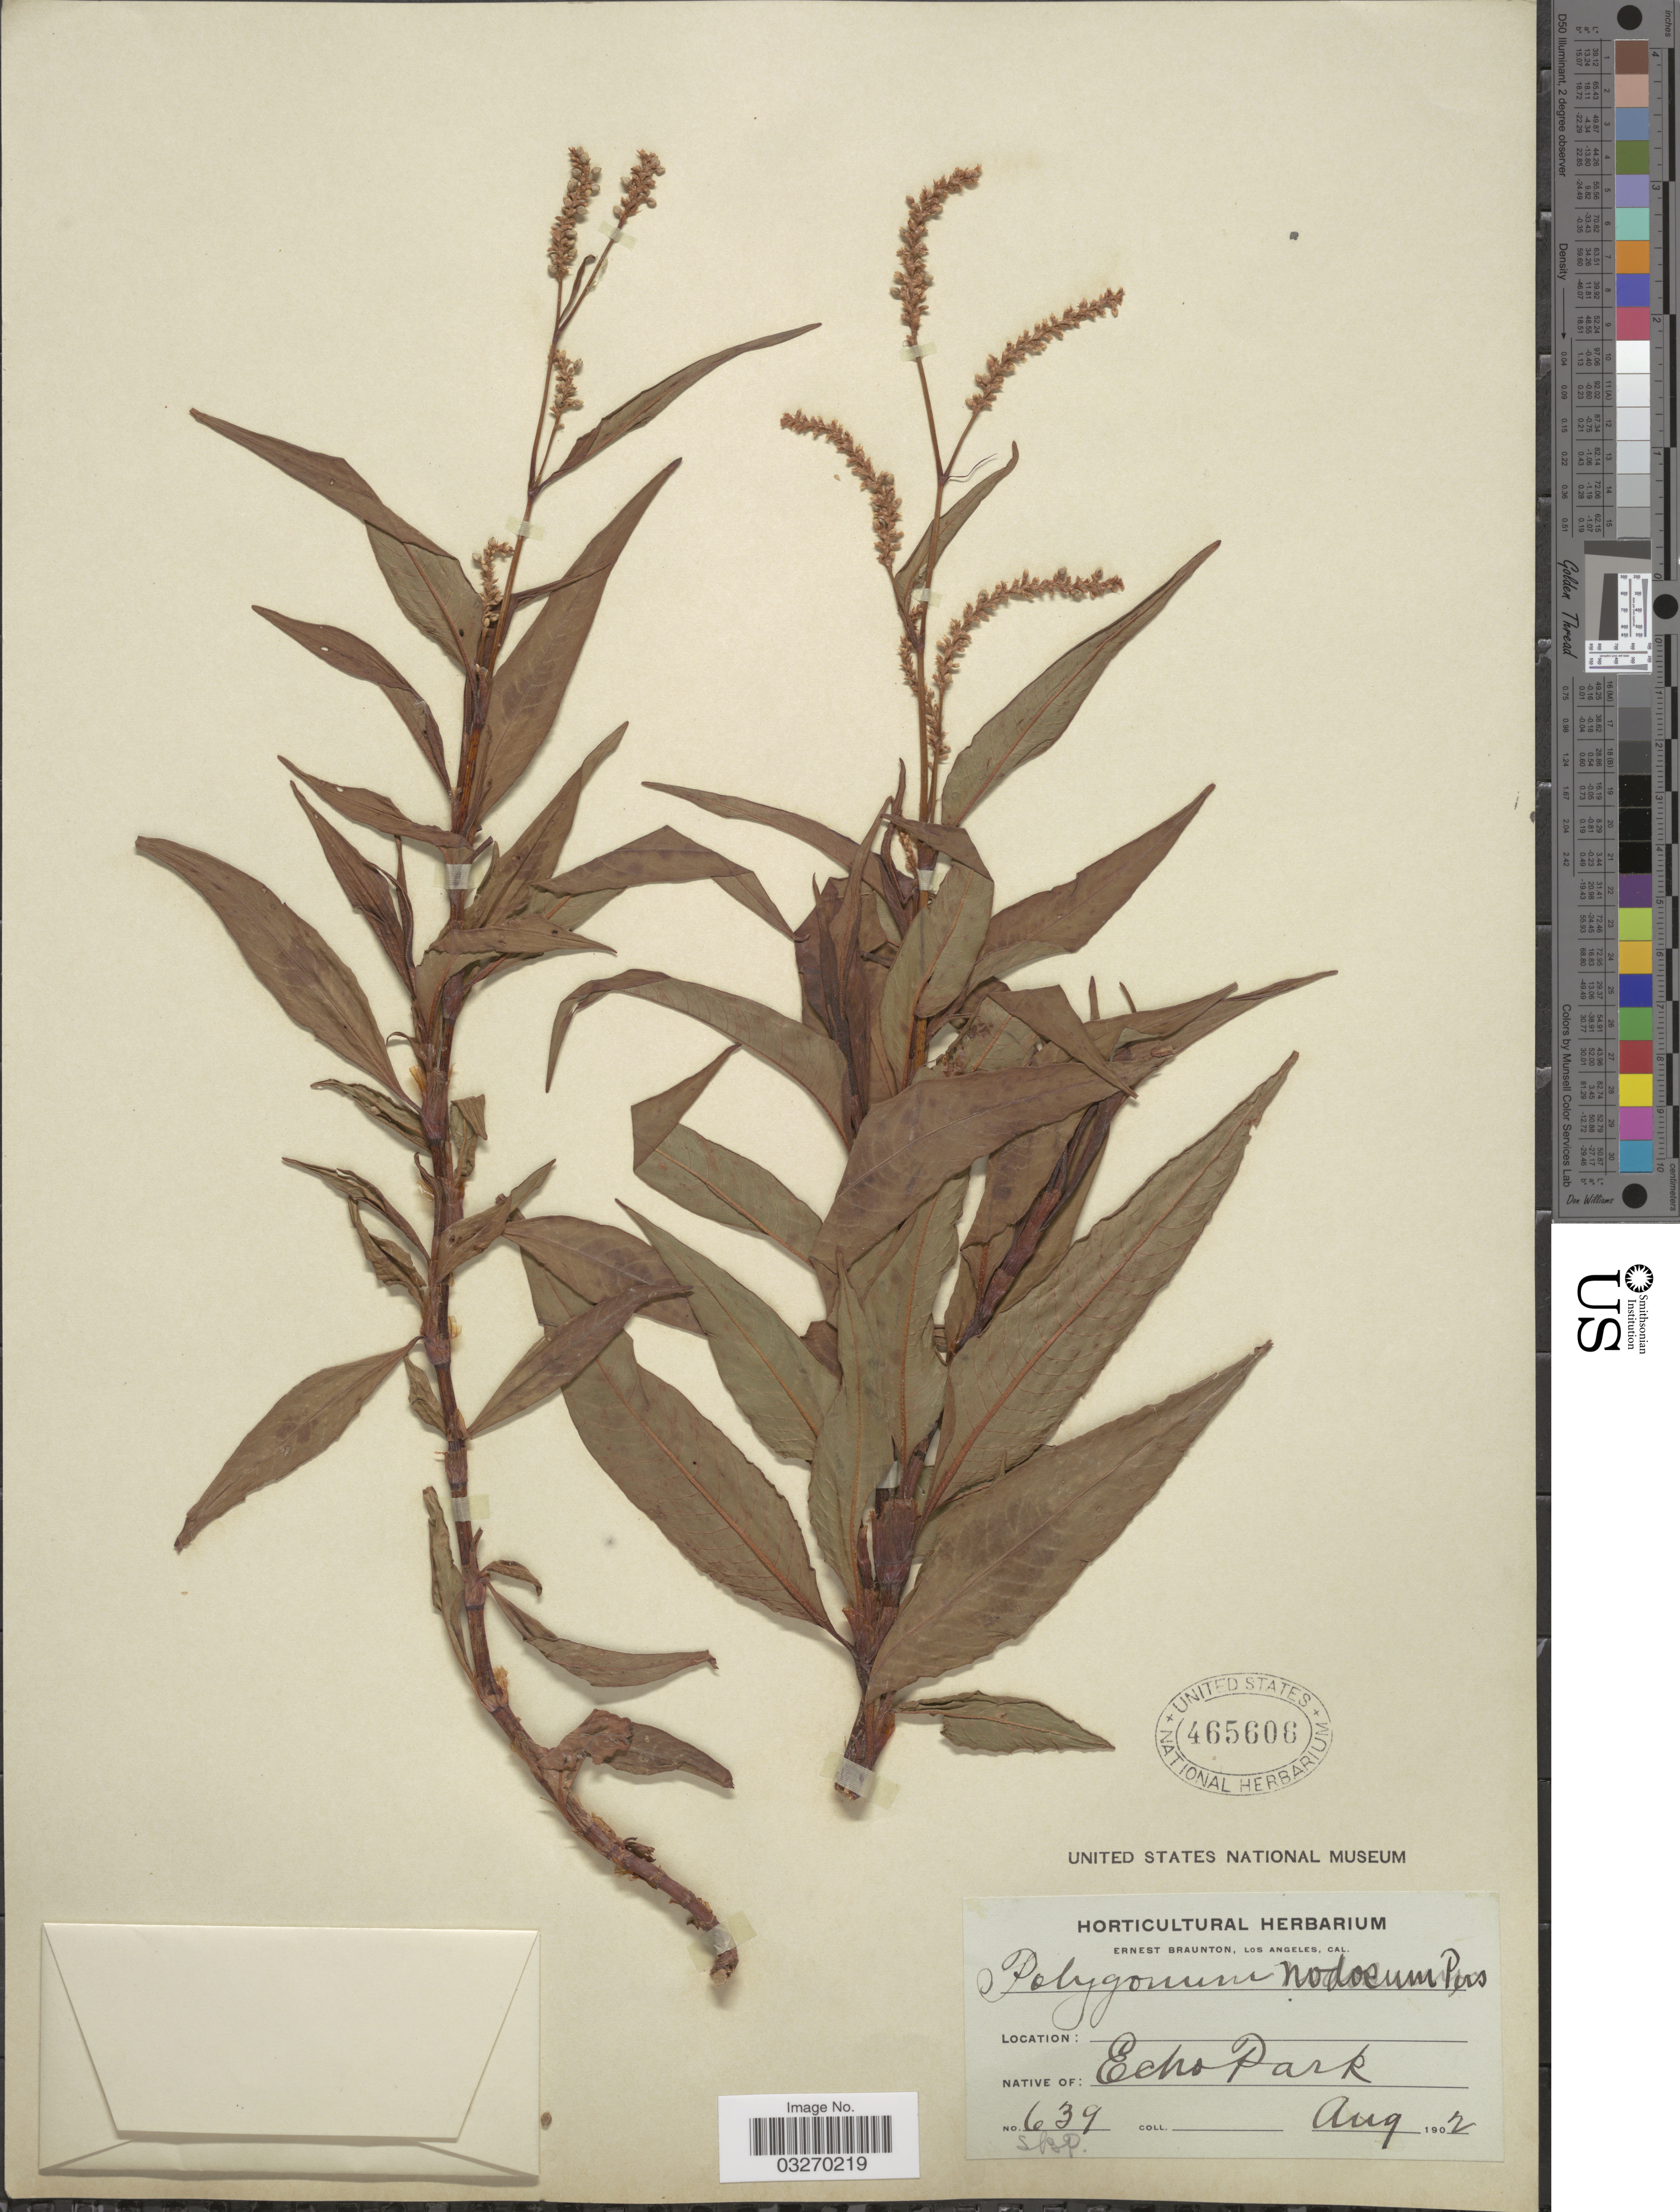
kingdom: Plantae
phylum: Tracheophyta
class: Magnoliopsida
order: Caryophyllales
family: Polygonaceae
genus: Persicaria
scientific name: Persicaria lapathifolia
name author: (L.) Delarbre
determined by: Atha, D. E.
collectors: S. B. P.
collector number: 639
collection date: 1902-08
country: United States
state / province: California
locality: Echo Park.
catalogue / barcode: US 465606